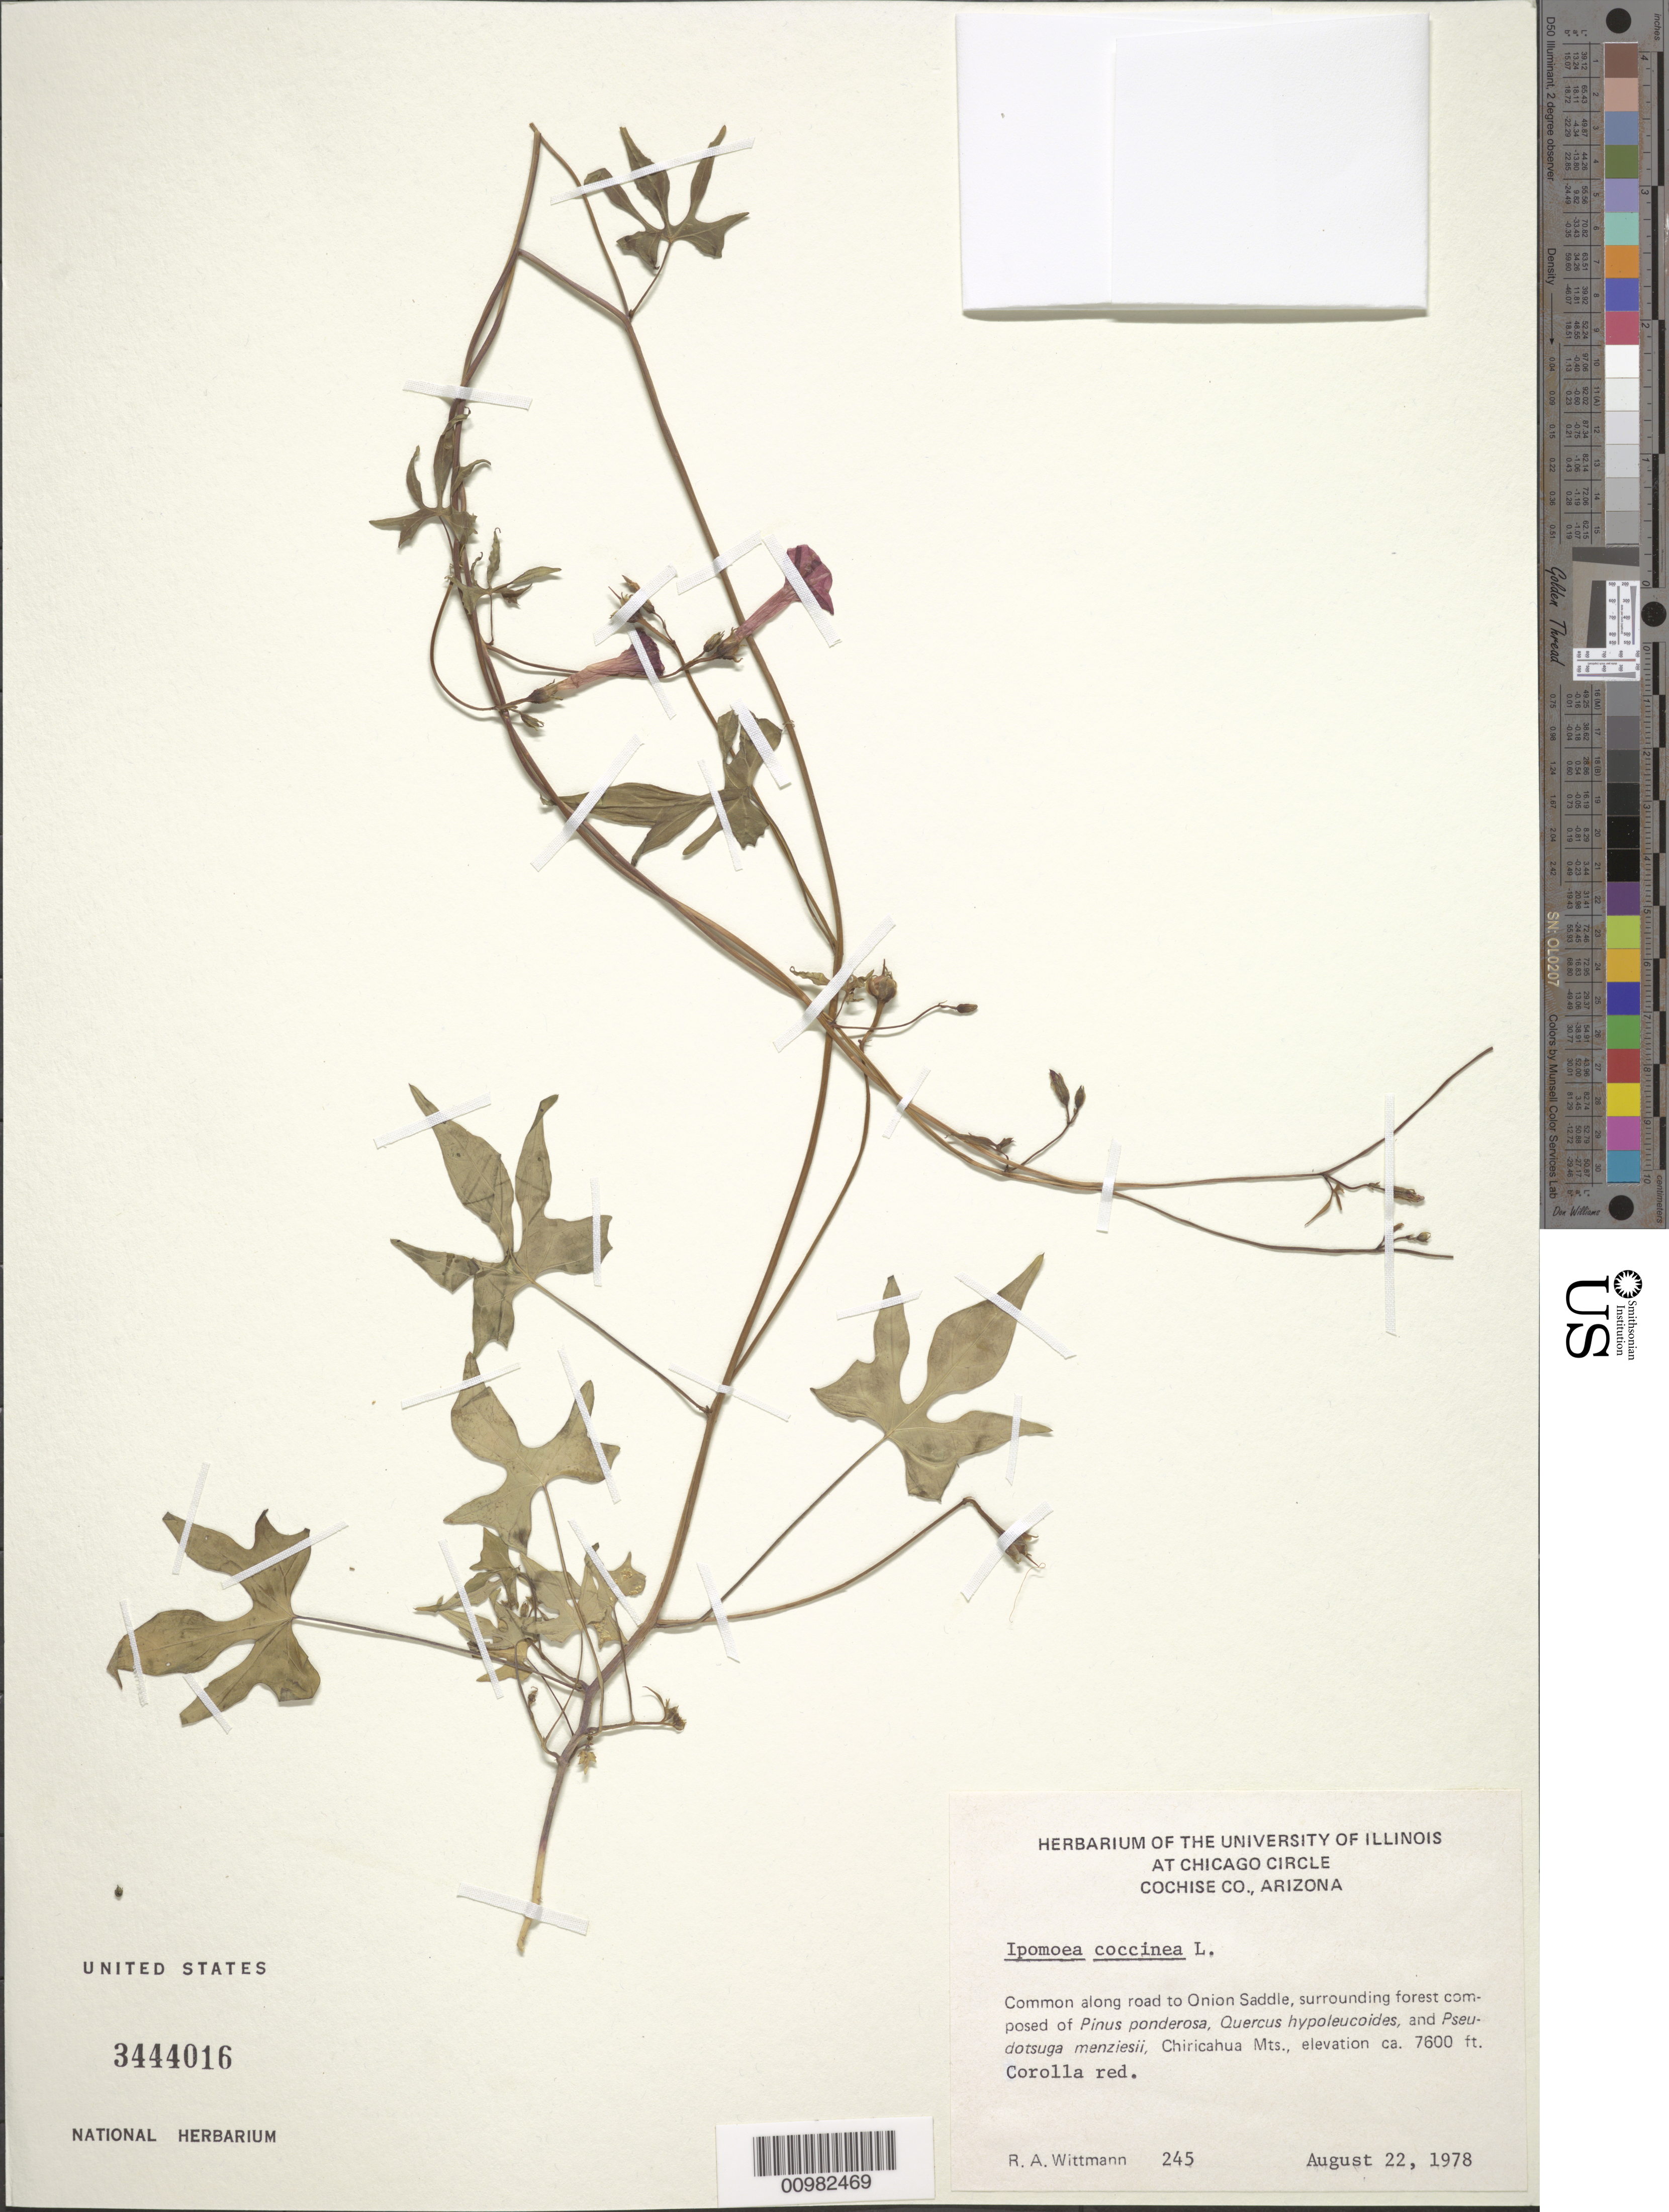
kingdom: Plantae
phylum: Tracheophyta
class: Magnoliopsida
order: Solanales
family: Convolvulaceae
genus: Ipomoea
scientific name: Ipomoea coccinea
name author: L.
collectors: R. Wittmann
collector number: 245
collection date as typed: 22 Aug 1978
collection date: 1978-08-22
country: United States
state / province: Arizona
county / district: Cochise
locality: Chiricahua Mts.; along Rd. to Onion Saddle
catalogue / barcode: US 3444016